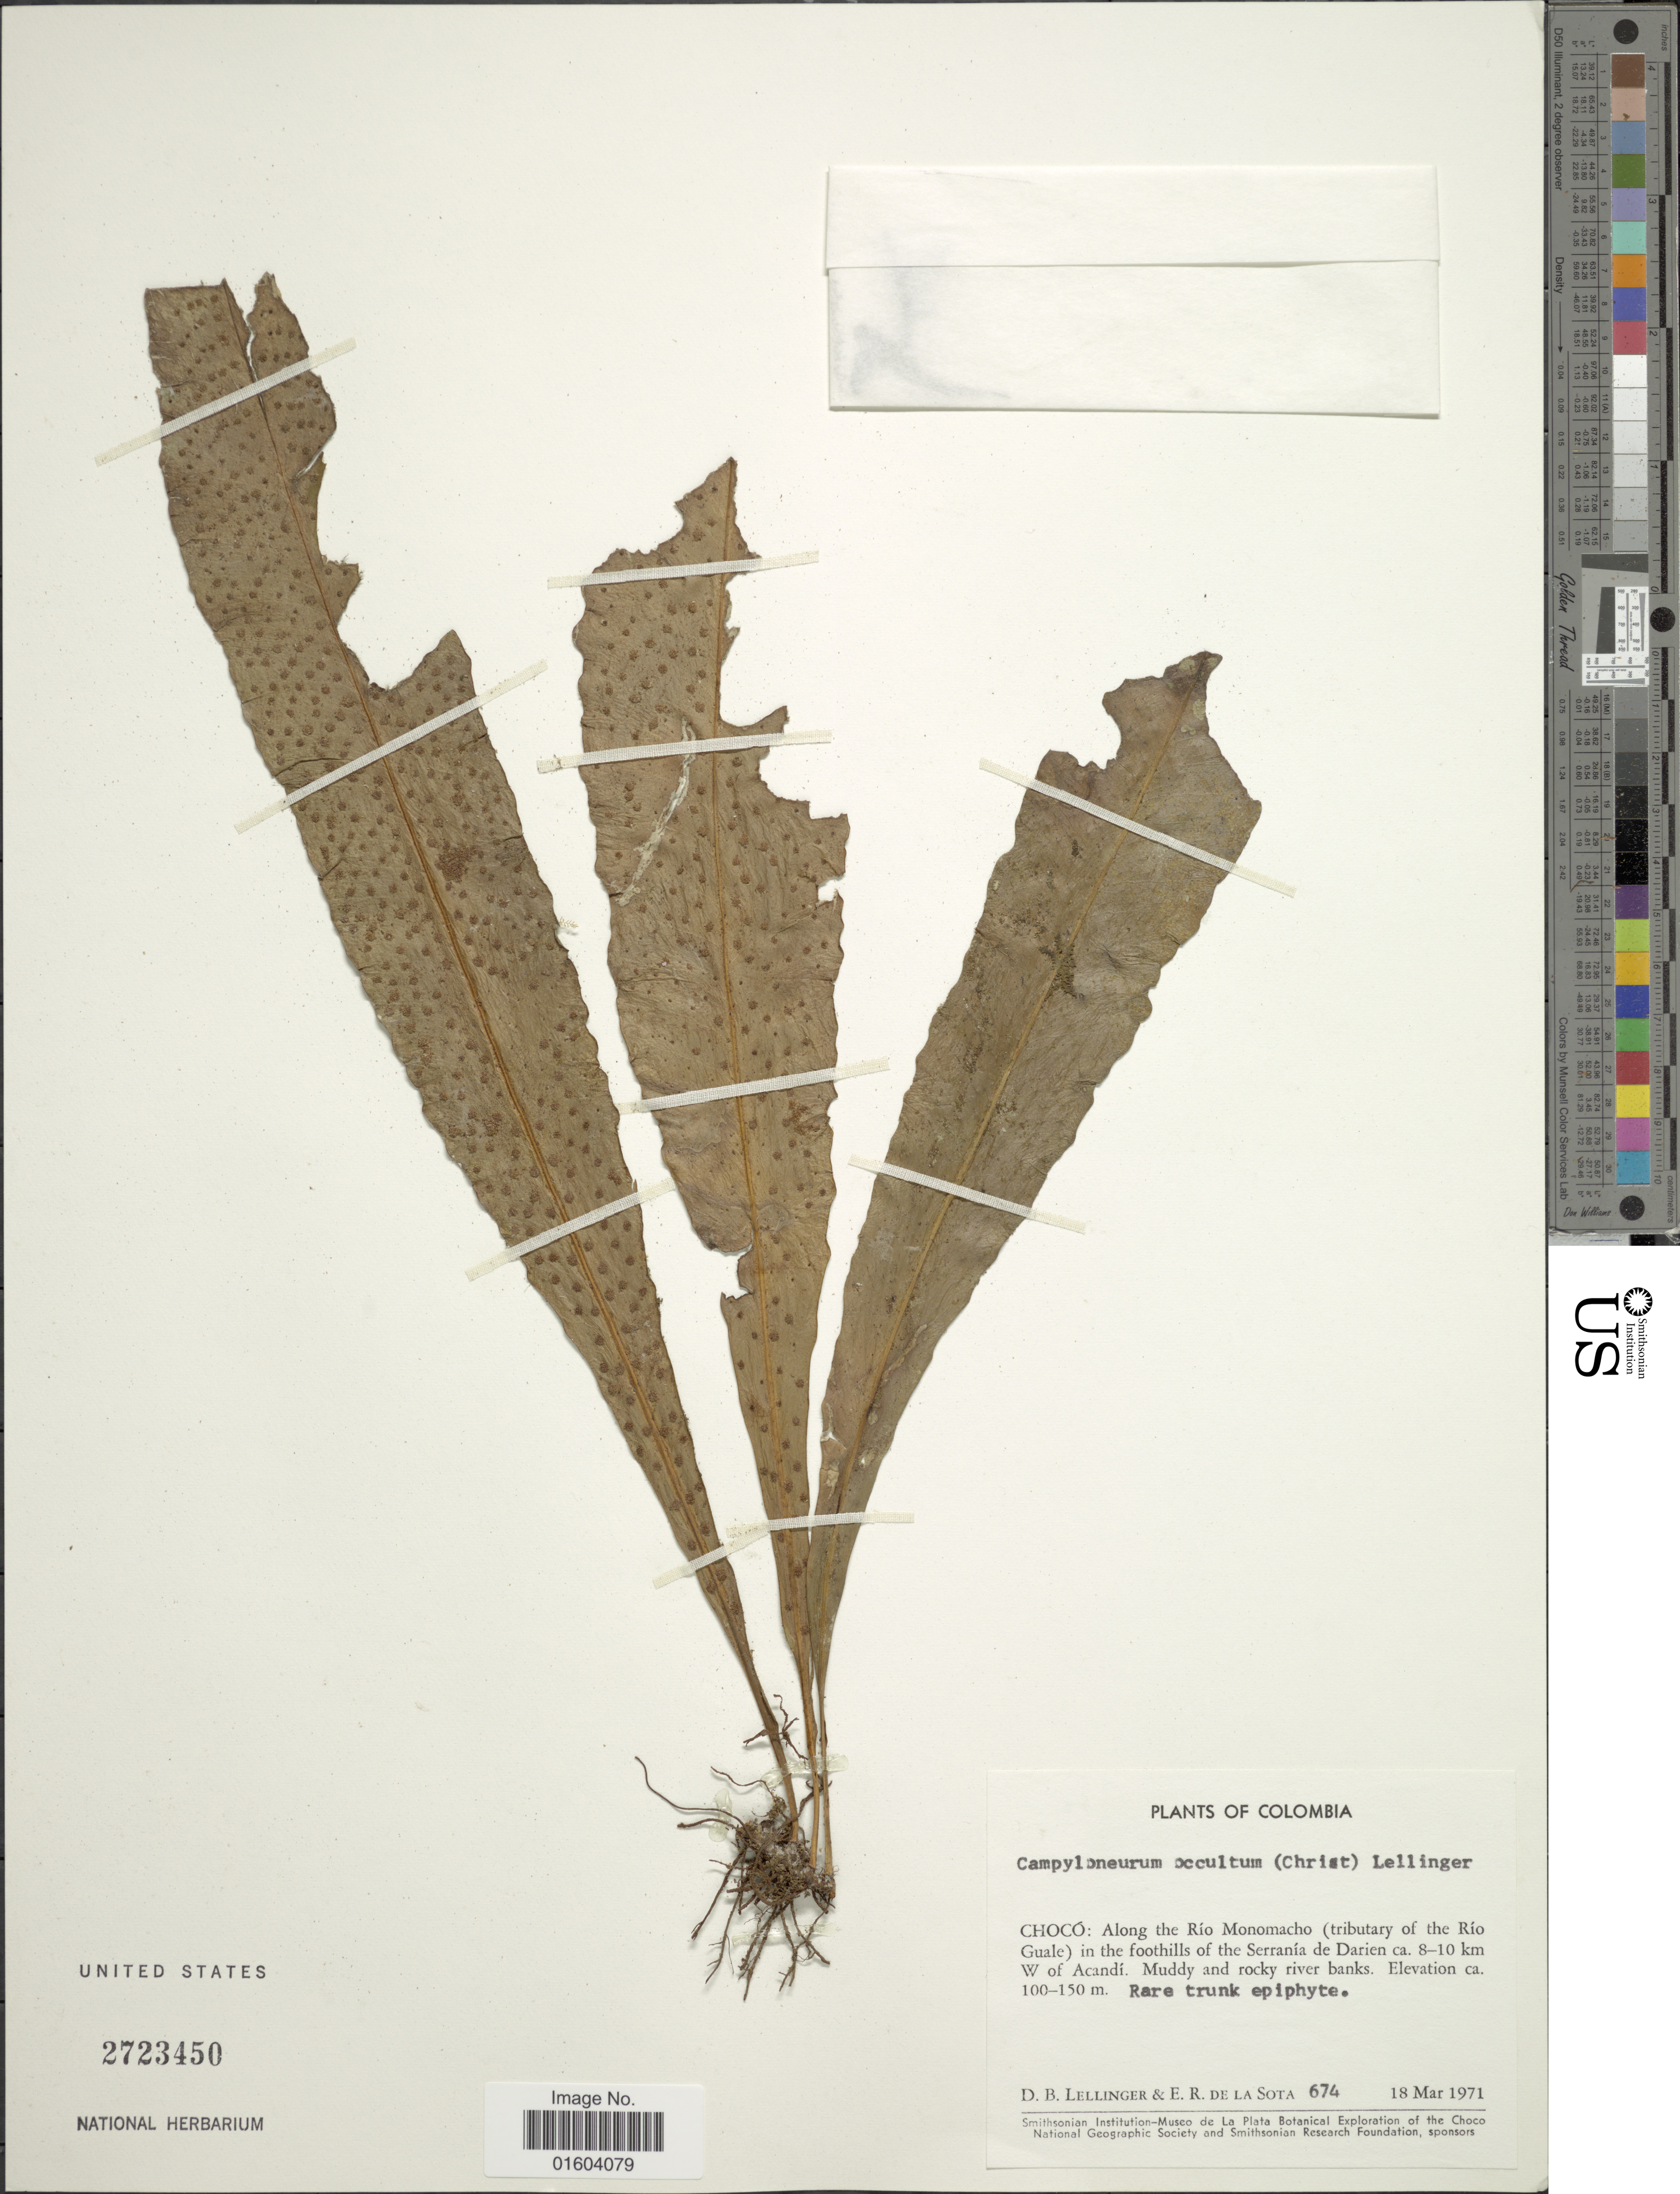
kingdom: Plantae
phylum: Tracheophyta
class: Polypodiopsida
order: Polypodiales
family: Polypodiaceae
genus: Campyloneurum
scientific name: Campyloneurum aphanophlebium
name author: (Kunze) T. Moore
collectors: D. B. Lellinger & E. R. de la Sota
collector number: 674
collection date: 1971-03-18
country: Colombia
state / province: Chocó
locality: Choco: Along the Rio Monomacho (tributary of the Rio Guale) in the foothills of the Serrania de Darien ca. 8-10 km W of Acandi.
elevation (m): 100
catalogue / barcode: US 2723450